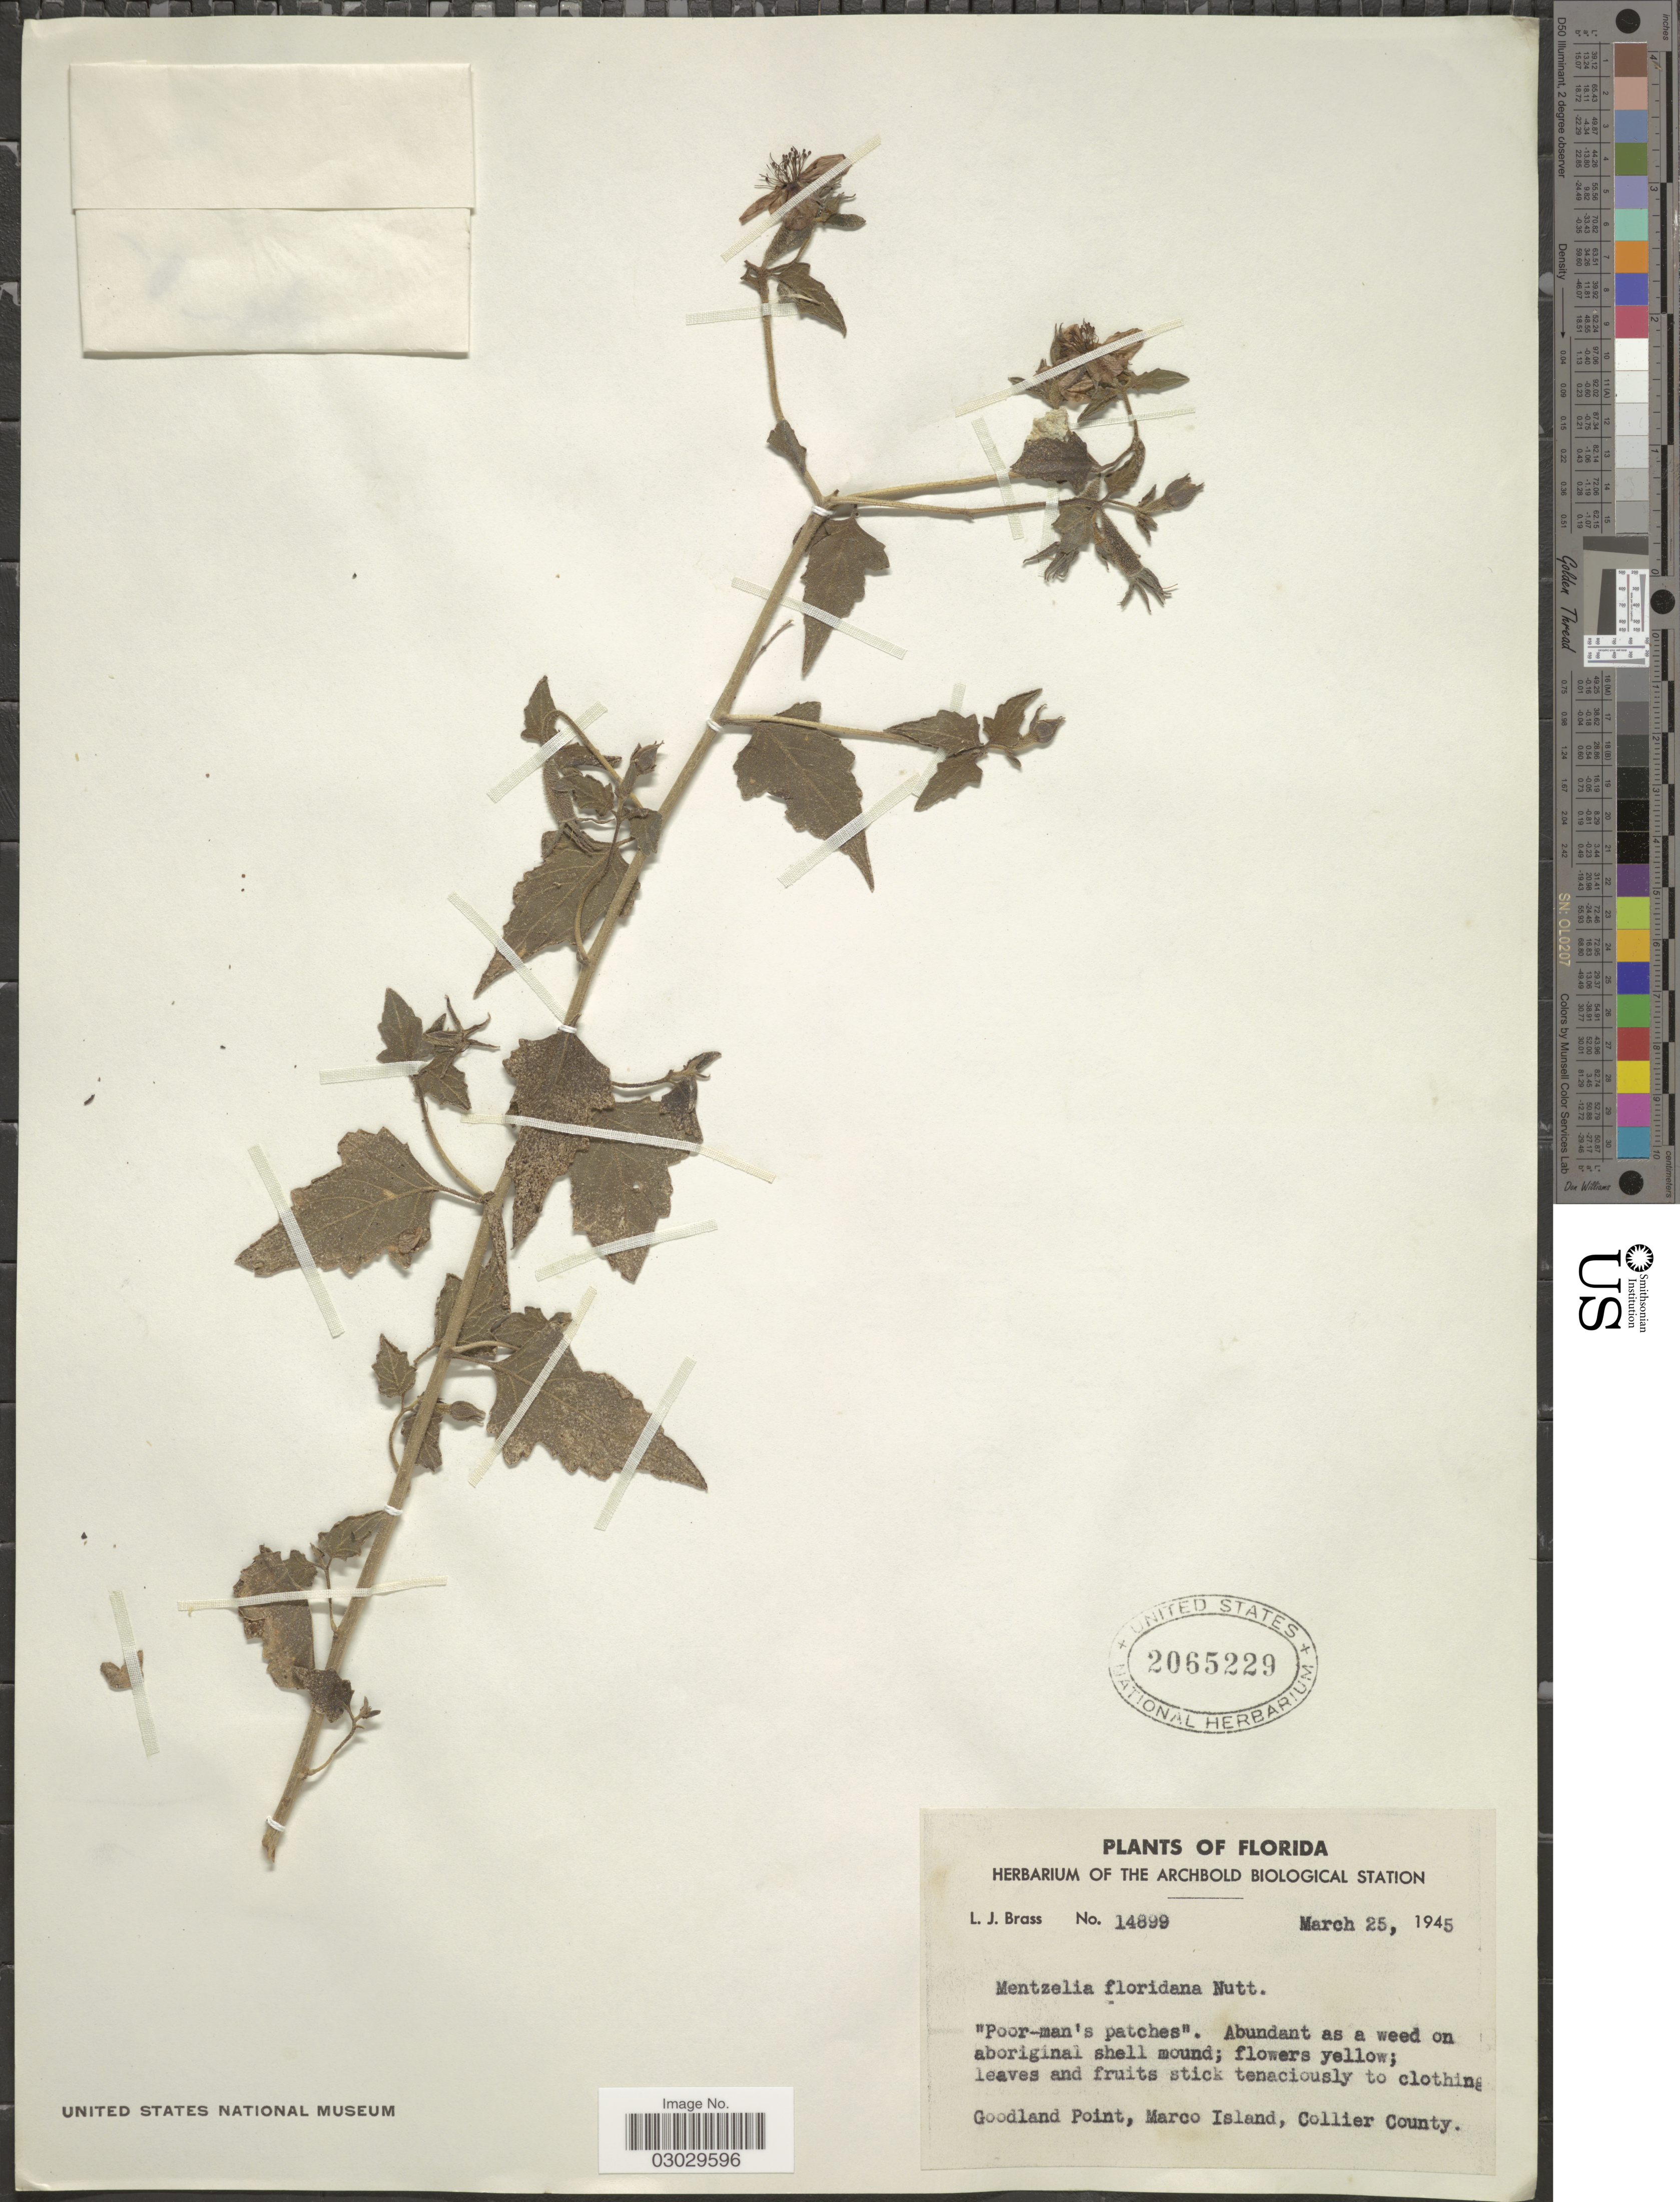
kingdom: Plantae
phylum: Tracheophyta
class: Magnoliopsida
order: Cornales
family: Loasaceae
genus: Mentzelia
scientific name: Mentzelia floridana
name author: Nutt. ex Torr. & A. Gray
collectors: L. J. Brass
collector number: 14899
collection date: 1945-03-25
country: United States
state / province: Florida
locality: Poor-man's patches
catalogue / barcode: US 2065229